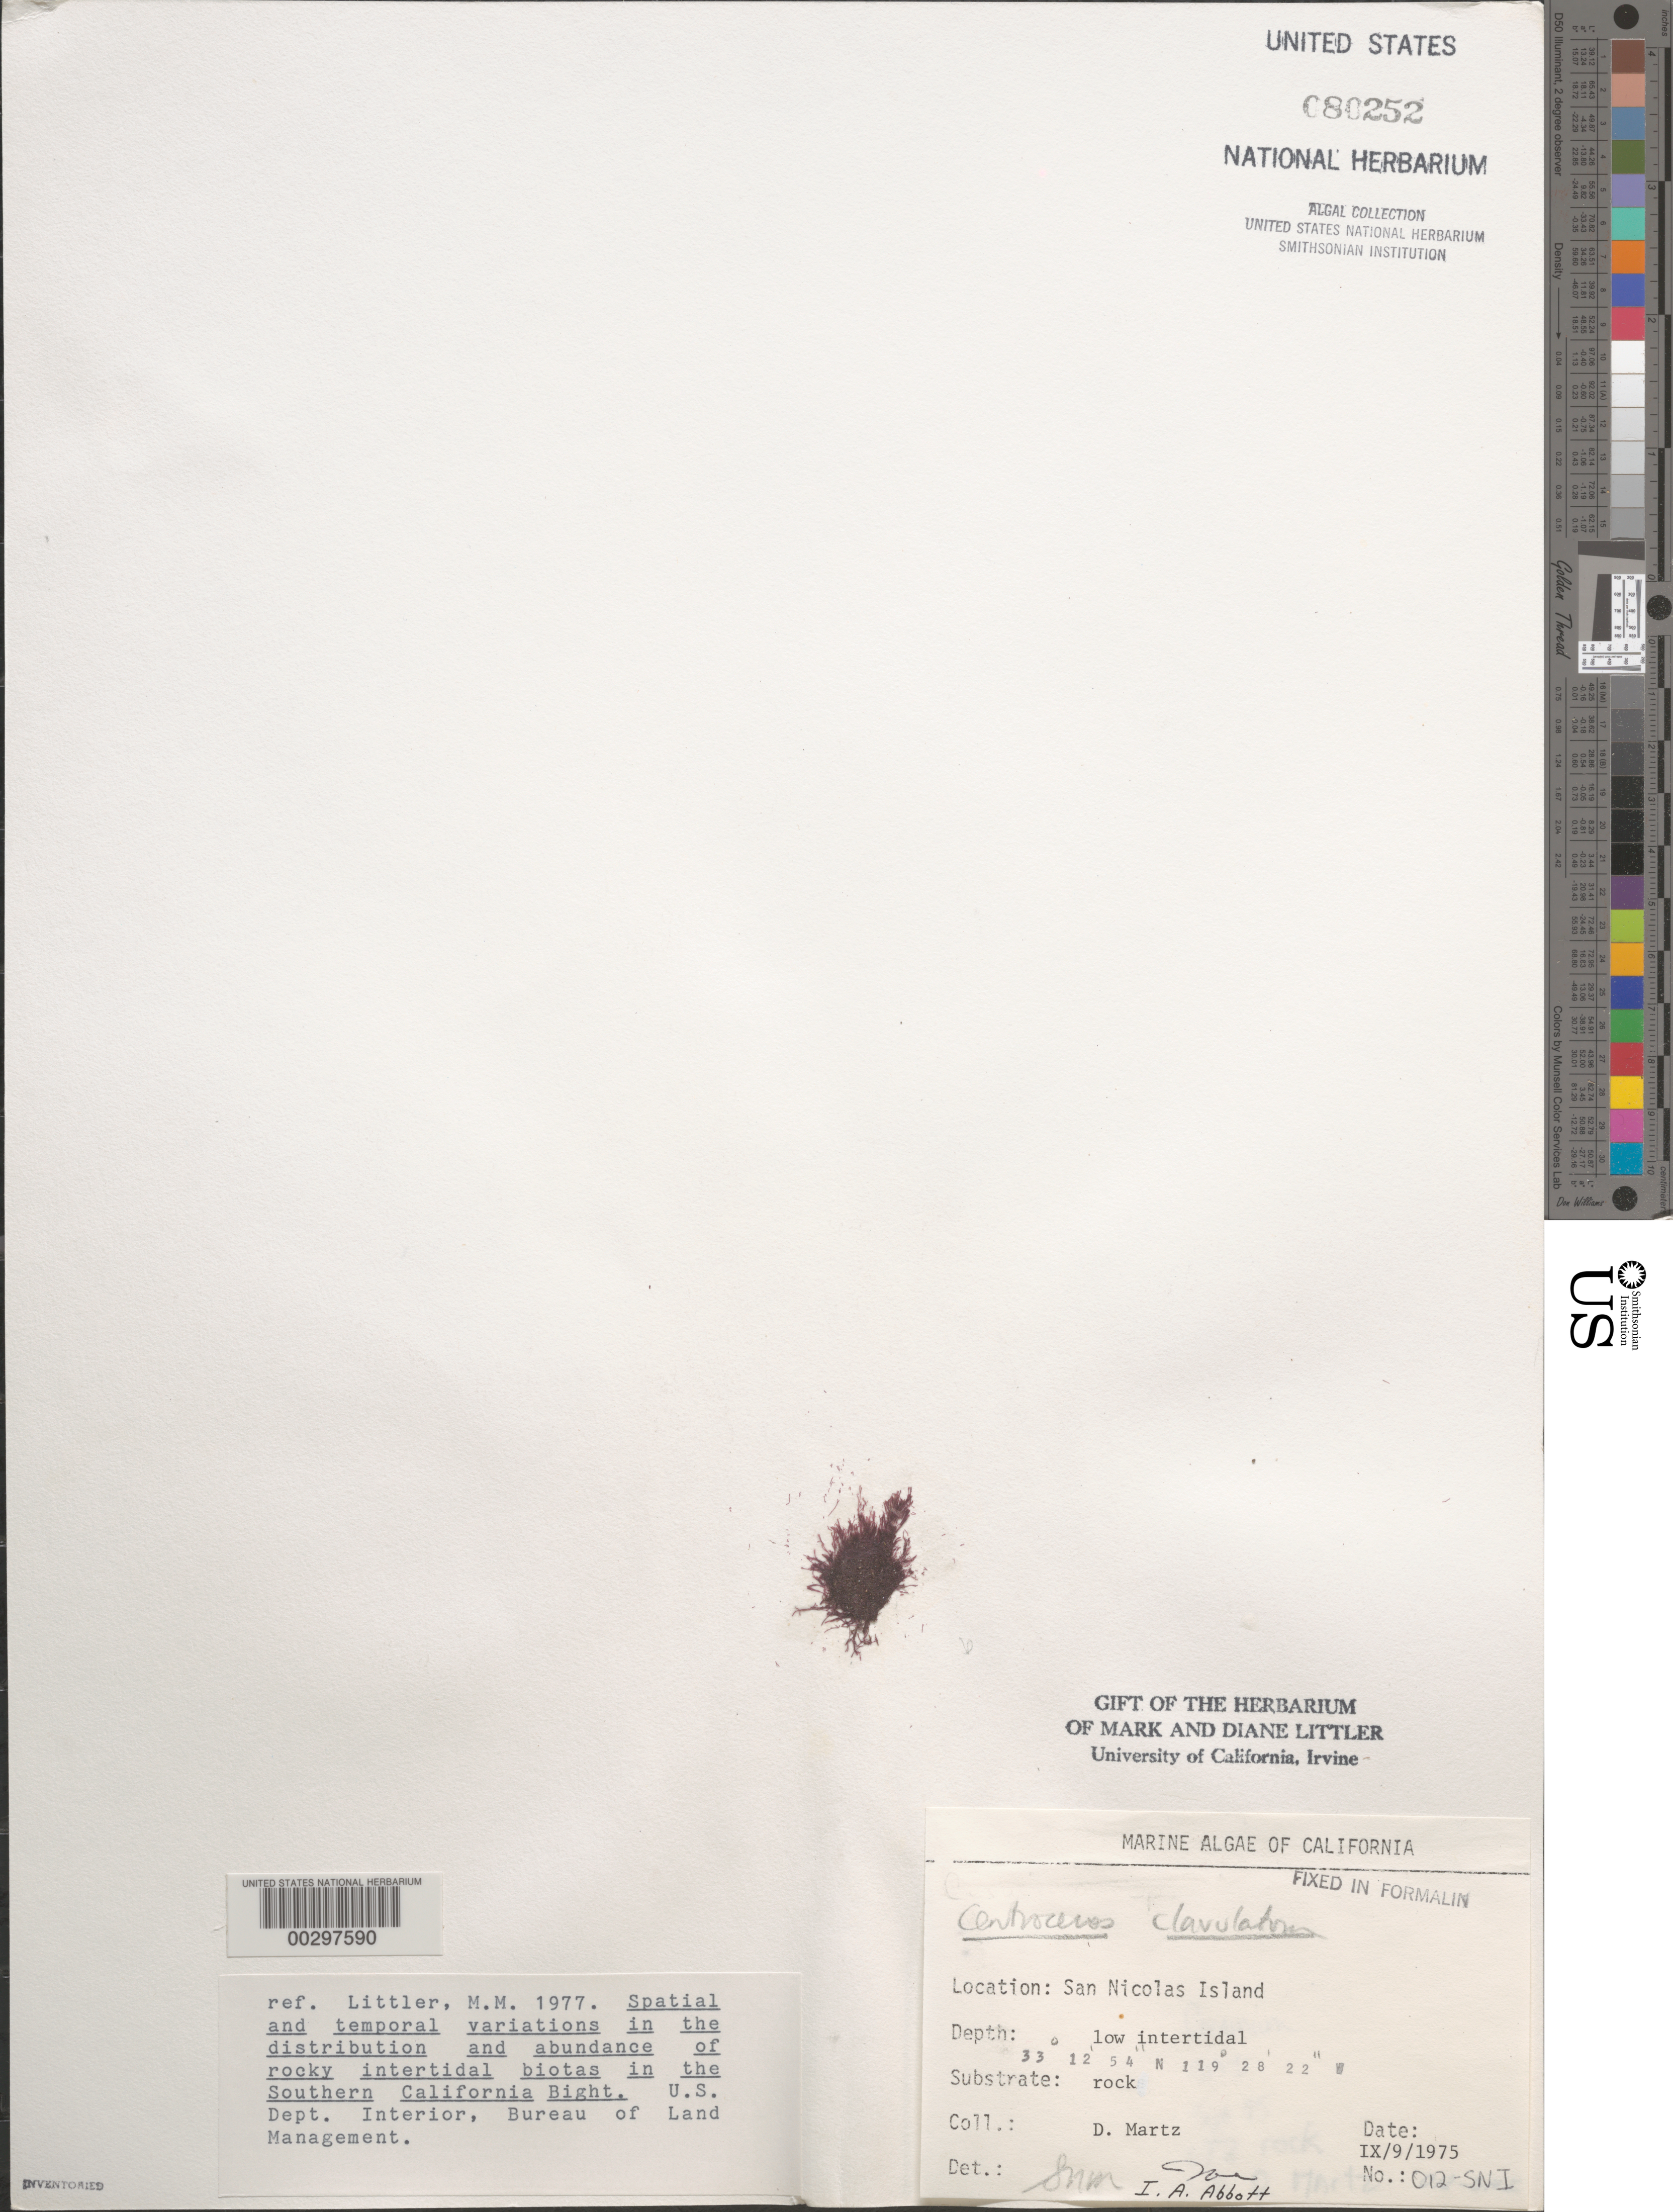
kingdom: Plantae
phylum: Rhodophyta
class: Florideophyceae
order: Ceramiales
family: Ceramiaceae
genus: Centroceras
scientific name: Centroceras clavulatum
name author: (C. Agardh) Mont.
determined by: Abbott, I. A.; Murray, S. N.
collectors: D. Martz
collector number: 012-SNI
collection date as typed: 09 Sep 1975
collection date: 1975-09-09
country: United States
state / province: California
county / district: Ventura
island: San Nicolas Island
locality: Dutch Harbor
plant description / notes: BLM-SOCALBIGHT Rocky Intertidal Survey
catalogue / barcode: US 80252